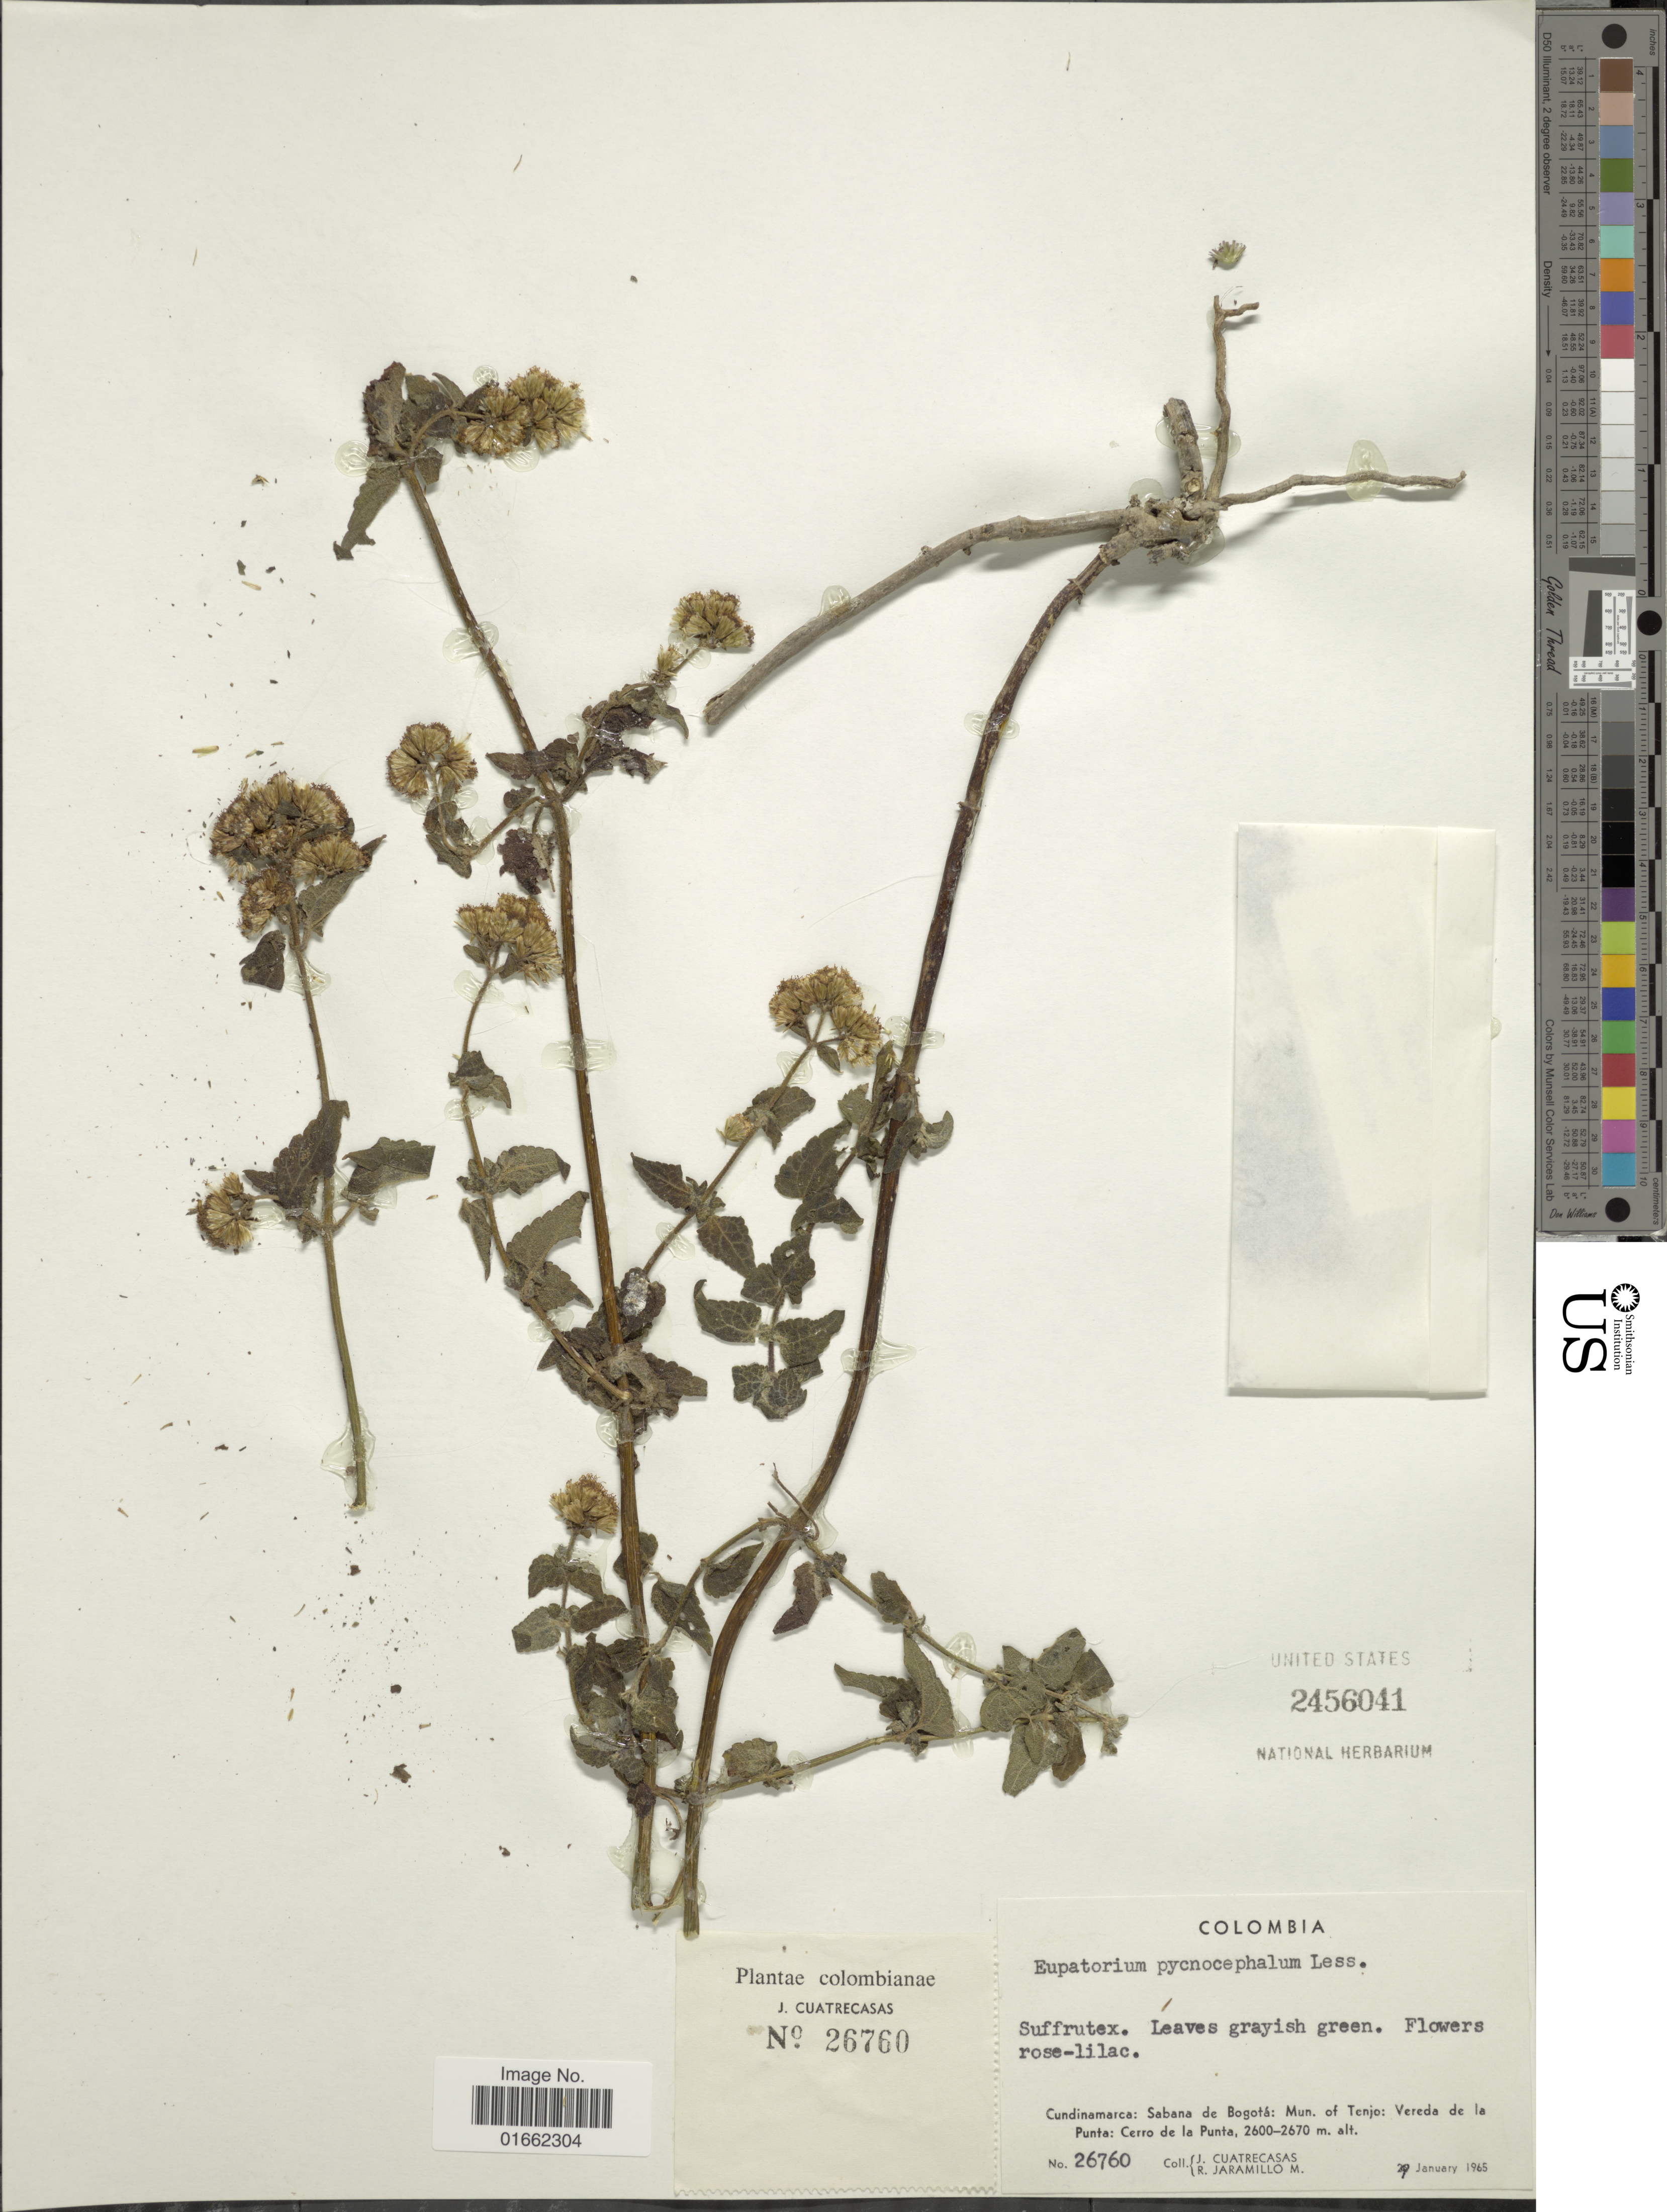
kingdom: Plantae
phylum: Tracheophyta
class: Magnoliopsida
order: Asterales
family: Asteraceae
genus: Fleischmannia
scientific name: Fleischmannia pratensis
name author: (Klatt) R.M. King & H. Rob.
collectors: J. Cuatrecasas & R. Jaramillo M.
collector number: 26760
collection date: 1965-01-29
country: Colombia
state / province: Cundinamarca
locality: Cundinamarca: Sabana de Bogotá: Mun. of Tenjo: Vereda de la Punta: Cerro de la Punta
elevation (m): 2600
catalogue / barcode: US 2456041